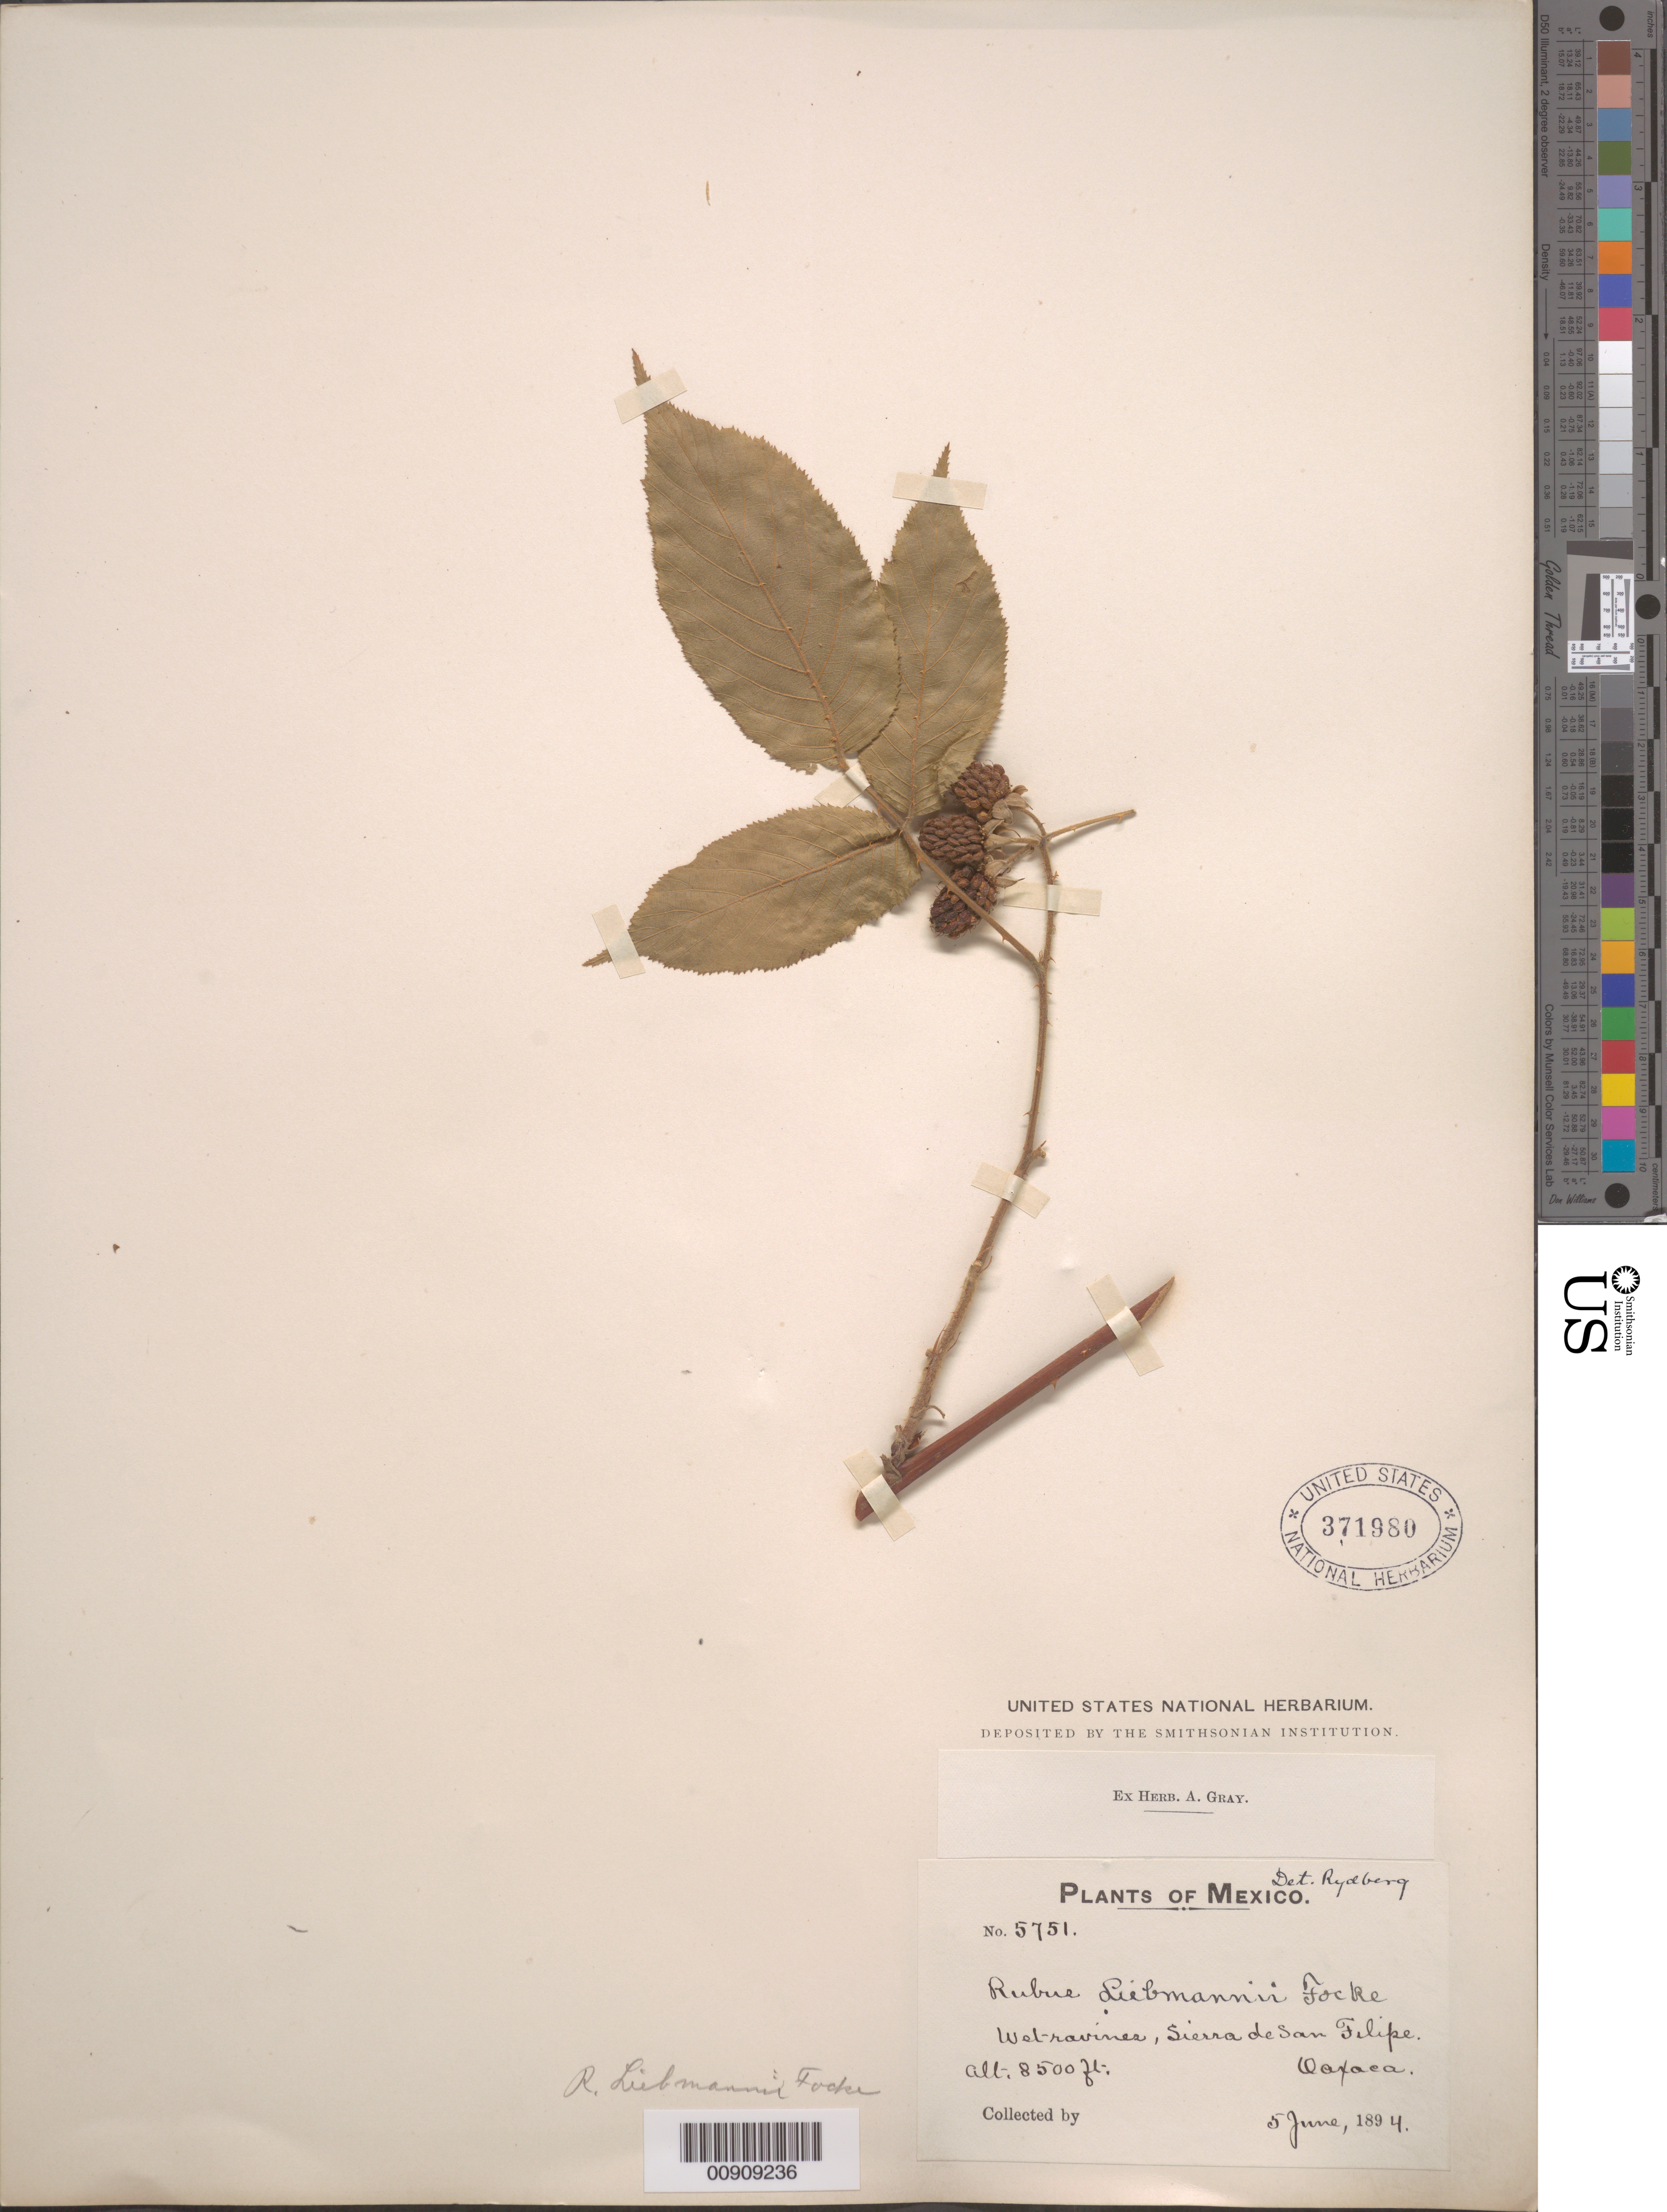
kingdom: Plantae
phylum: Tracheophyta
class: Magnoliopsida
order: Rosales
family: Rosaceae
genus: Rubus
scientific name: Rubus liebmannii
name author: Focke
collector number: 5751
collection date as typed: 05 Jun 1894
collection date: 1894-06-05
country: Mexico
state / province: Oaxaca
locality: Sierra de San Felipe, Oaxaca.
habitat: Wet ravines.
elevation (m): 2591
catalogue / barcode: US 371980